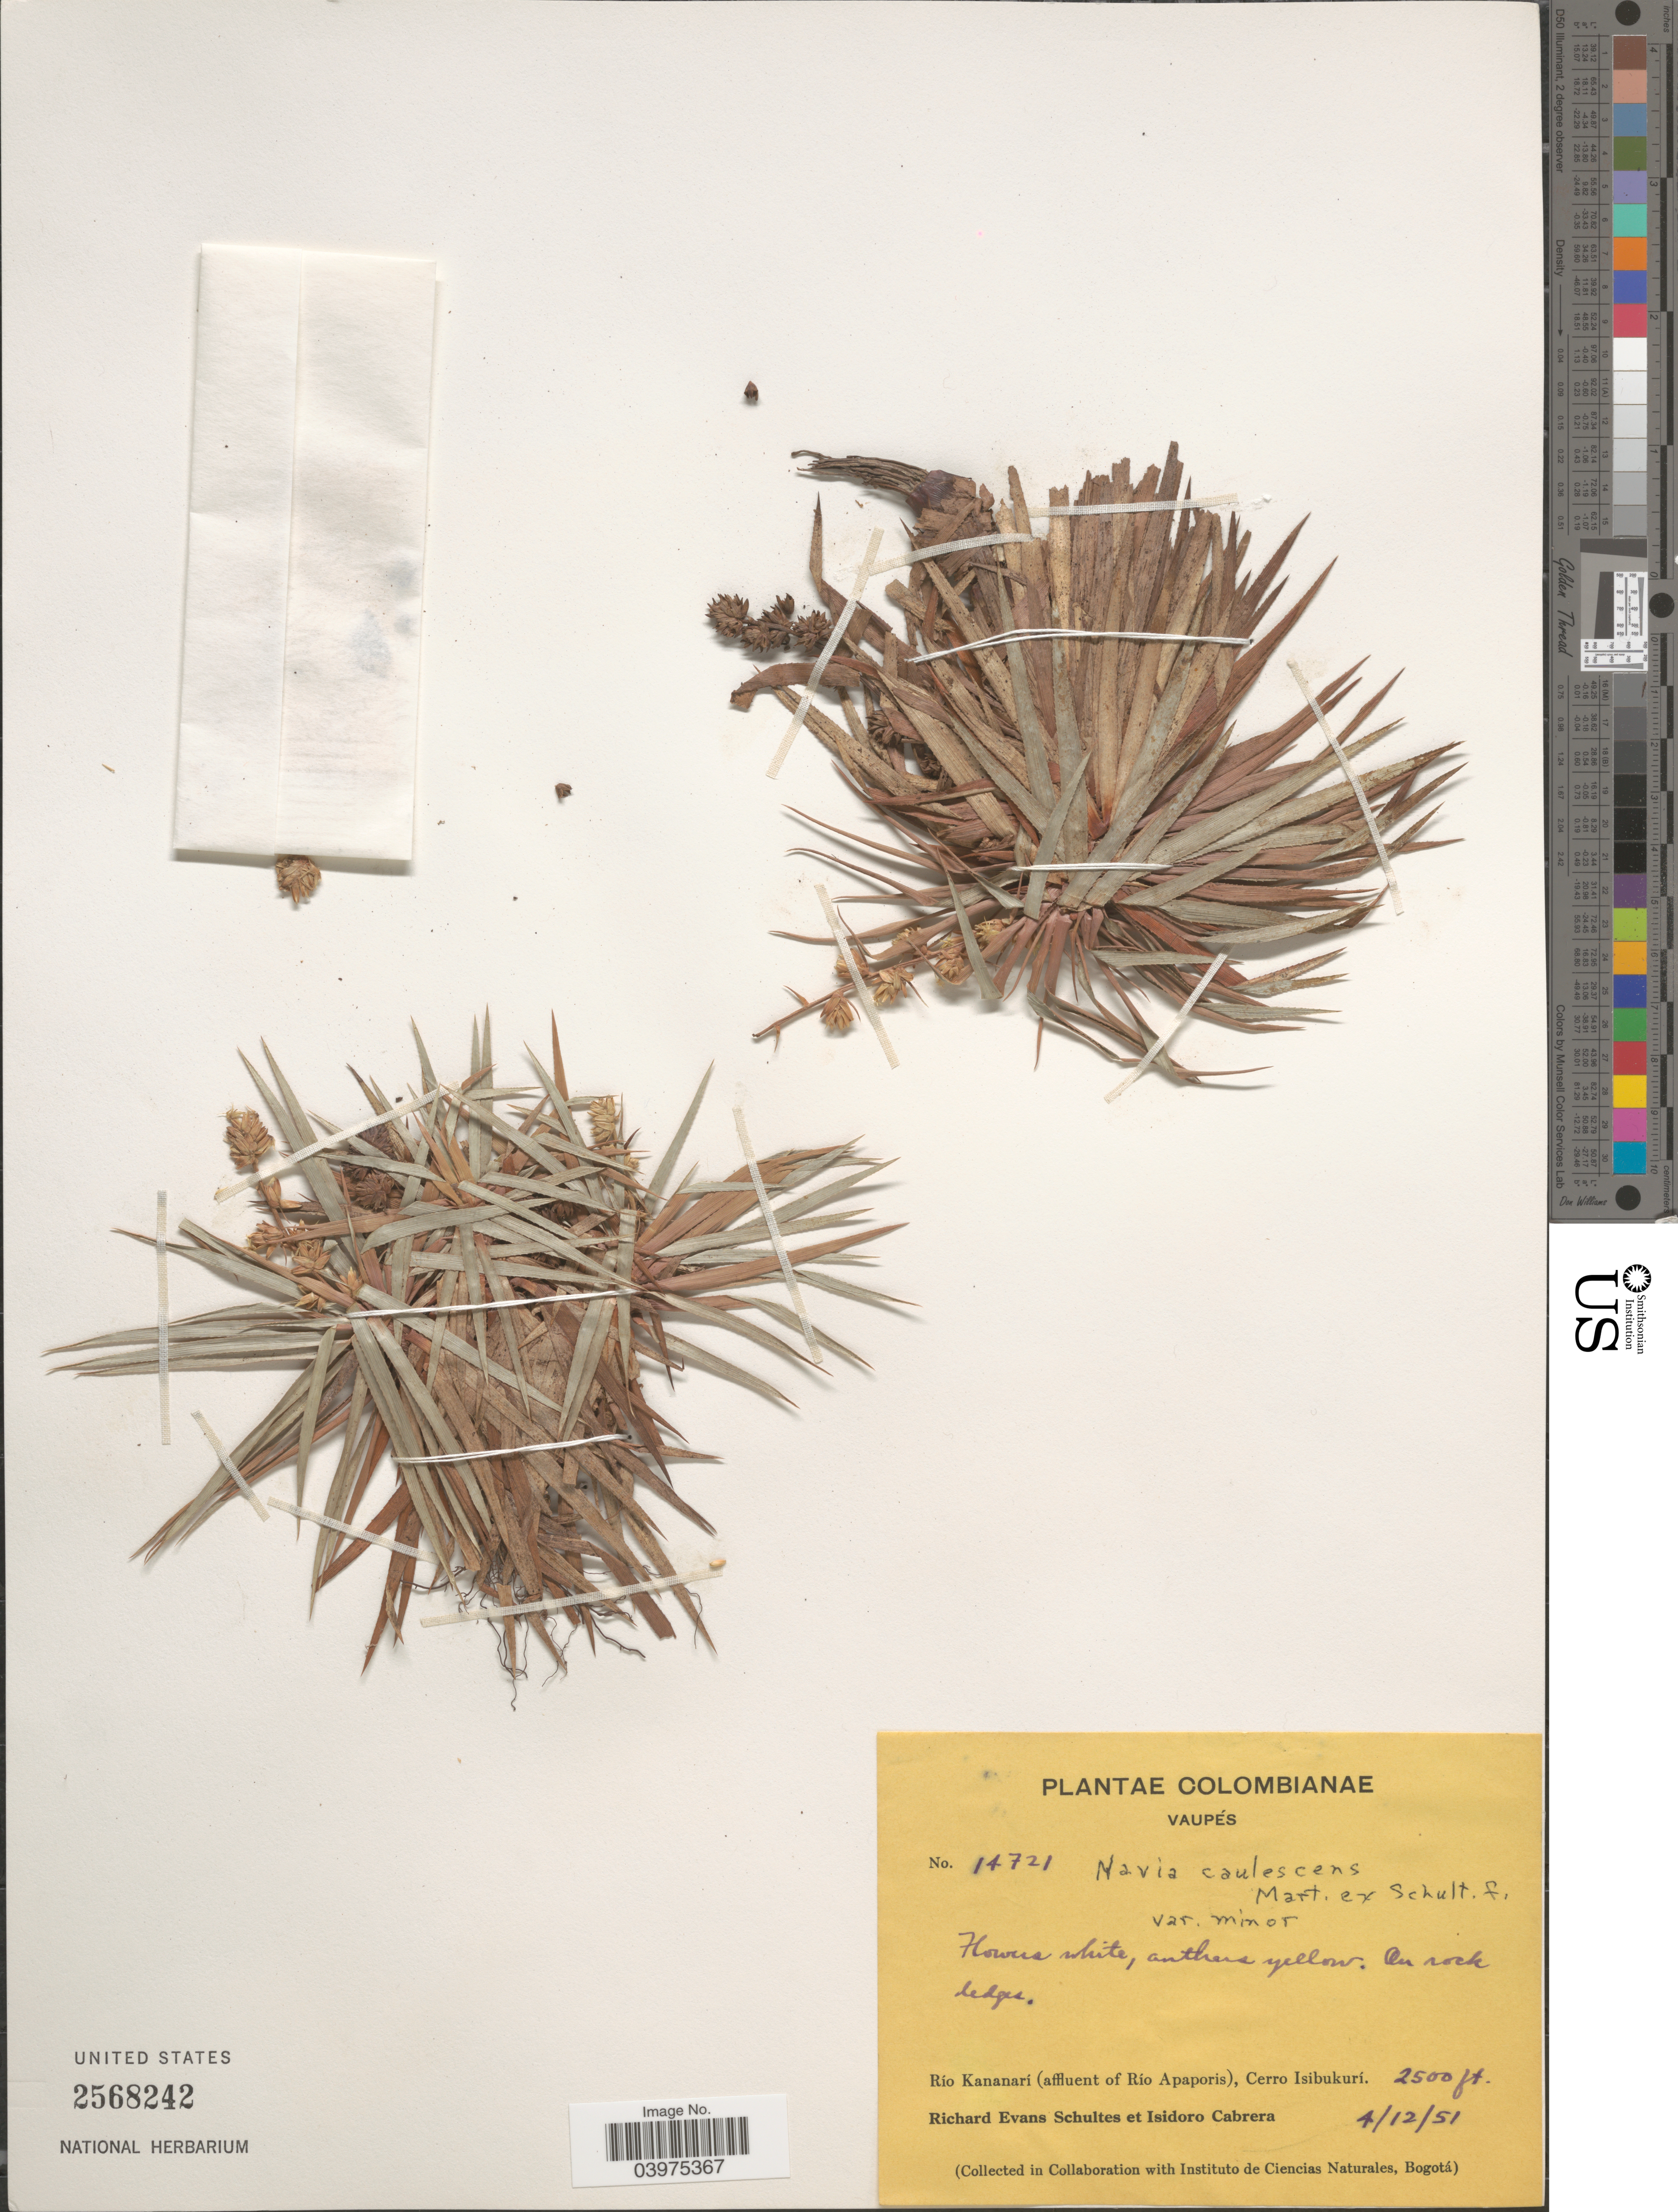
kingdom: Plantae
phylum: Tracheophyta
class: Liliopsida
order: Poales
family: Bromeliaceae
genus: Navia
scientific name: Navia caulescens var. minor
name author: Schult. f.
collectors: R. E. Schultes & I. Cabrera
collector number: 14721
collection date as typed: Transcribed d/m/y: 4/12/51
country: Colombia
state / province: Vaupés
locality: Río Kananarí (affluent of Río Apaporis), Cerro Isibukuri.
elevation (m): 762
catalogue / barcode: US 2568242